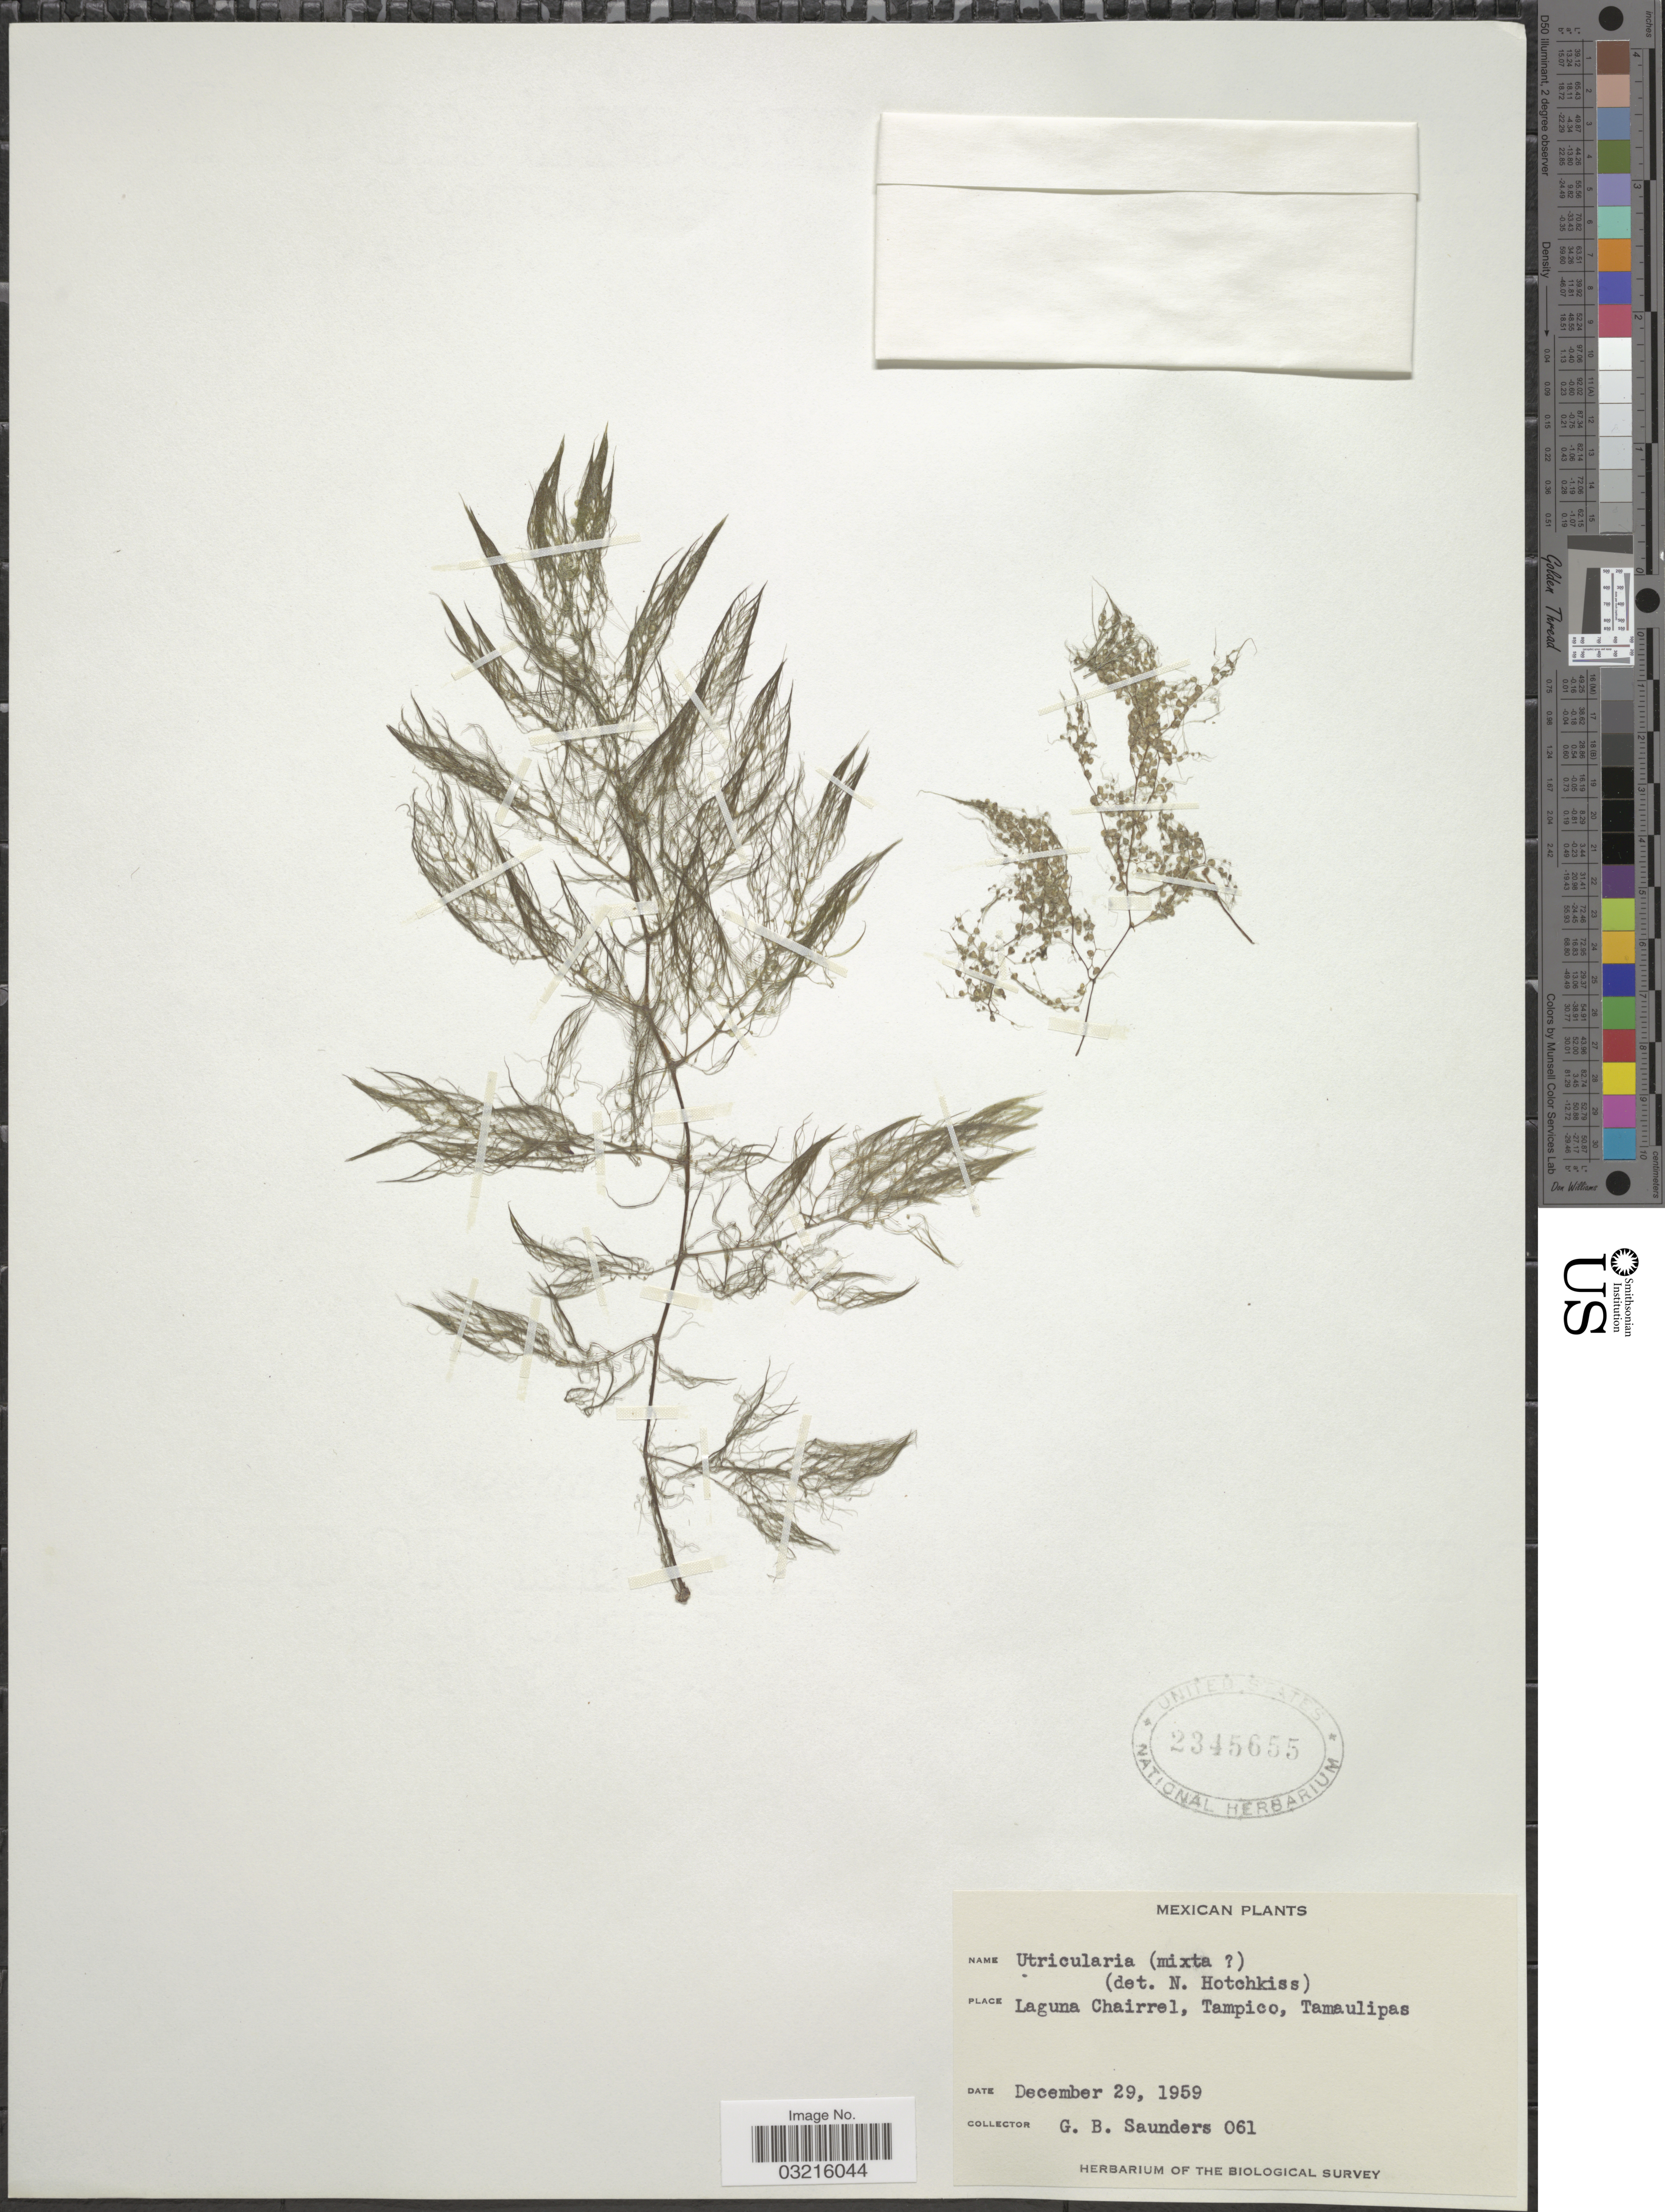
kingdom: Plantae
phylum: Tracheophyta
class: Magnoliopsida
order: Lamiales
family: Lentibulariaceae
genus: Utricularia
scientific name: Utricularia foliosa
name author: L.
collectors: G. B. Saunders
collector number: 061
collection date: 1959-12-29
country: Mexico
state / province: Tamaulipas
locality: Laguna Chairrel, Tampico.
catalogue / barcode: US 2345655